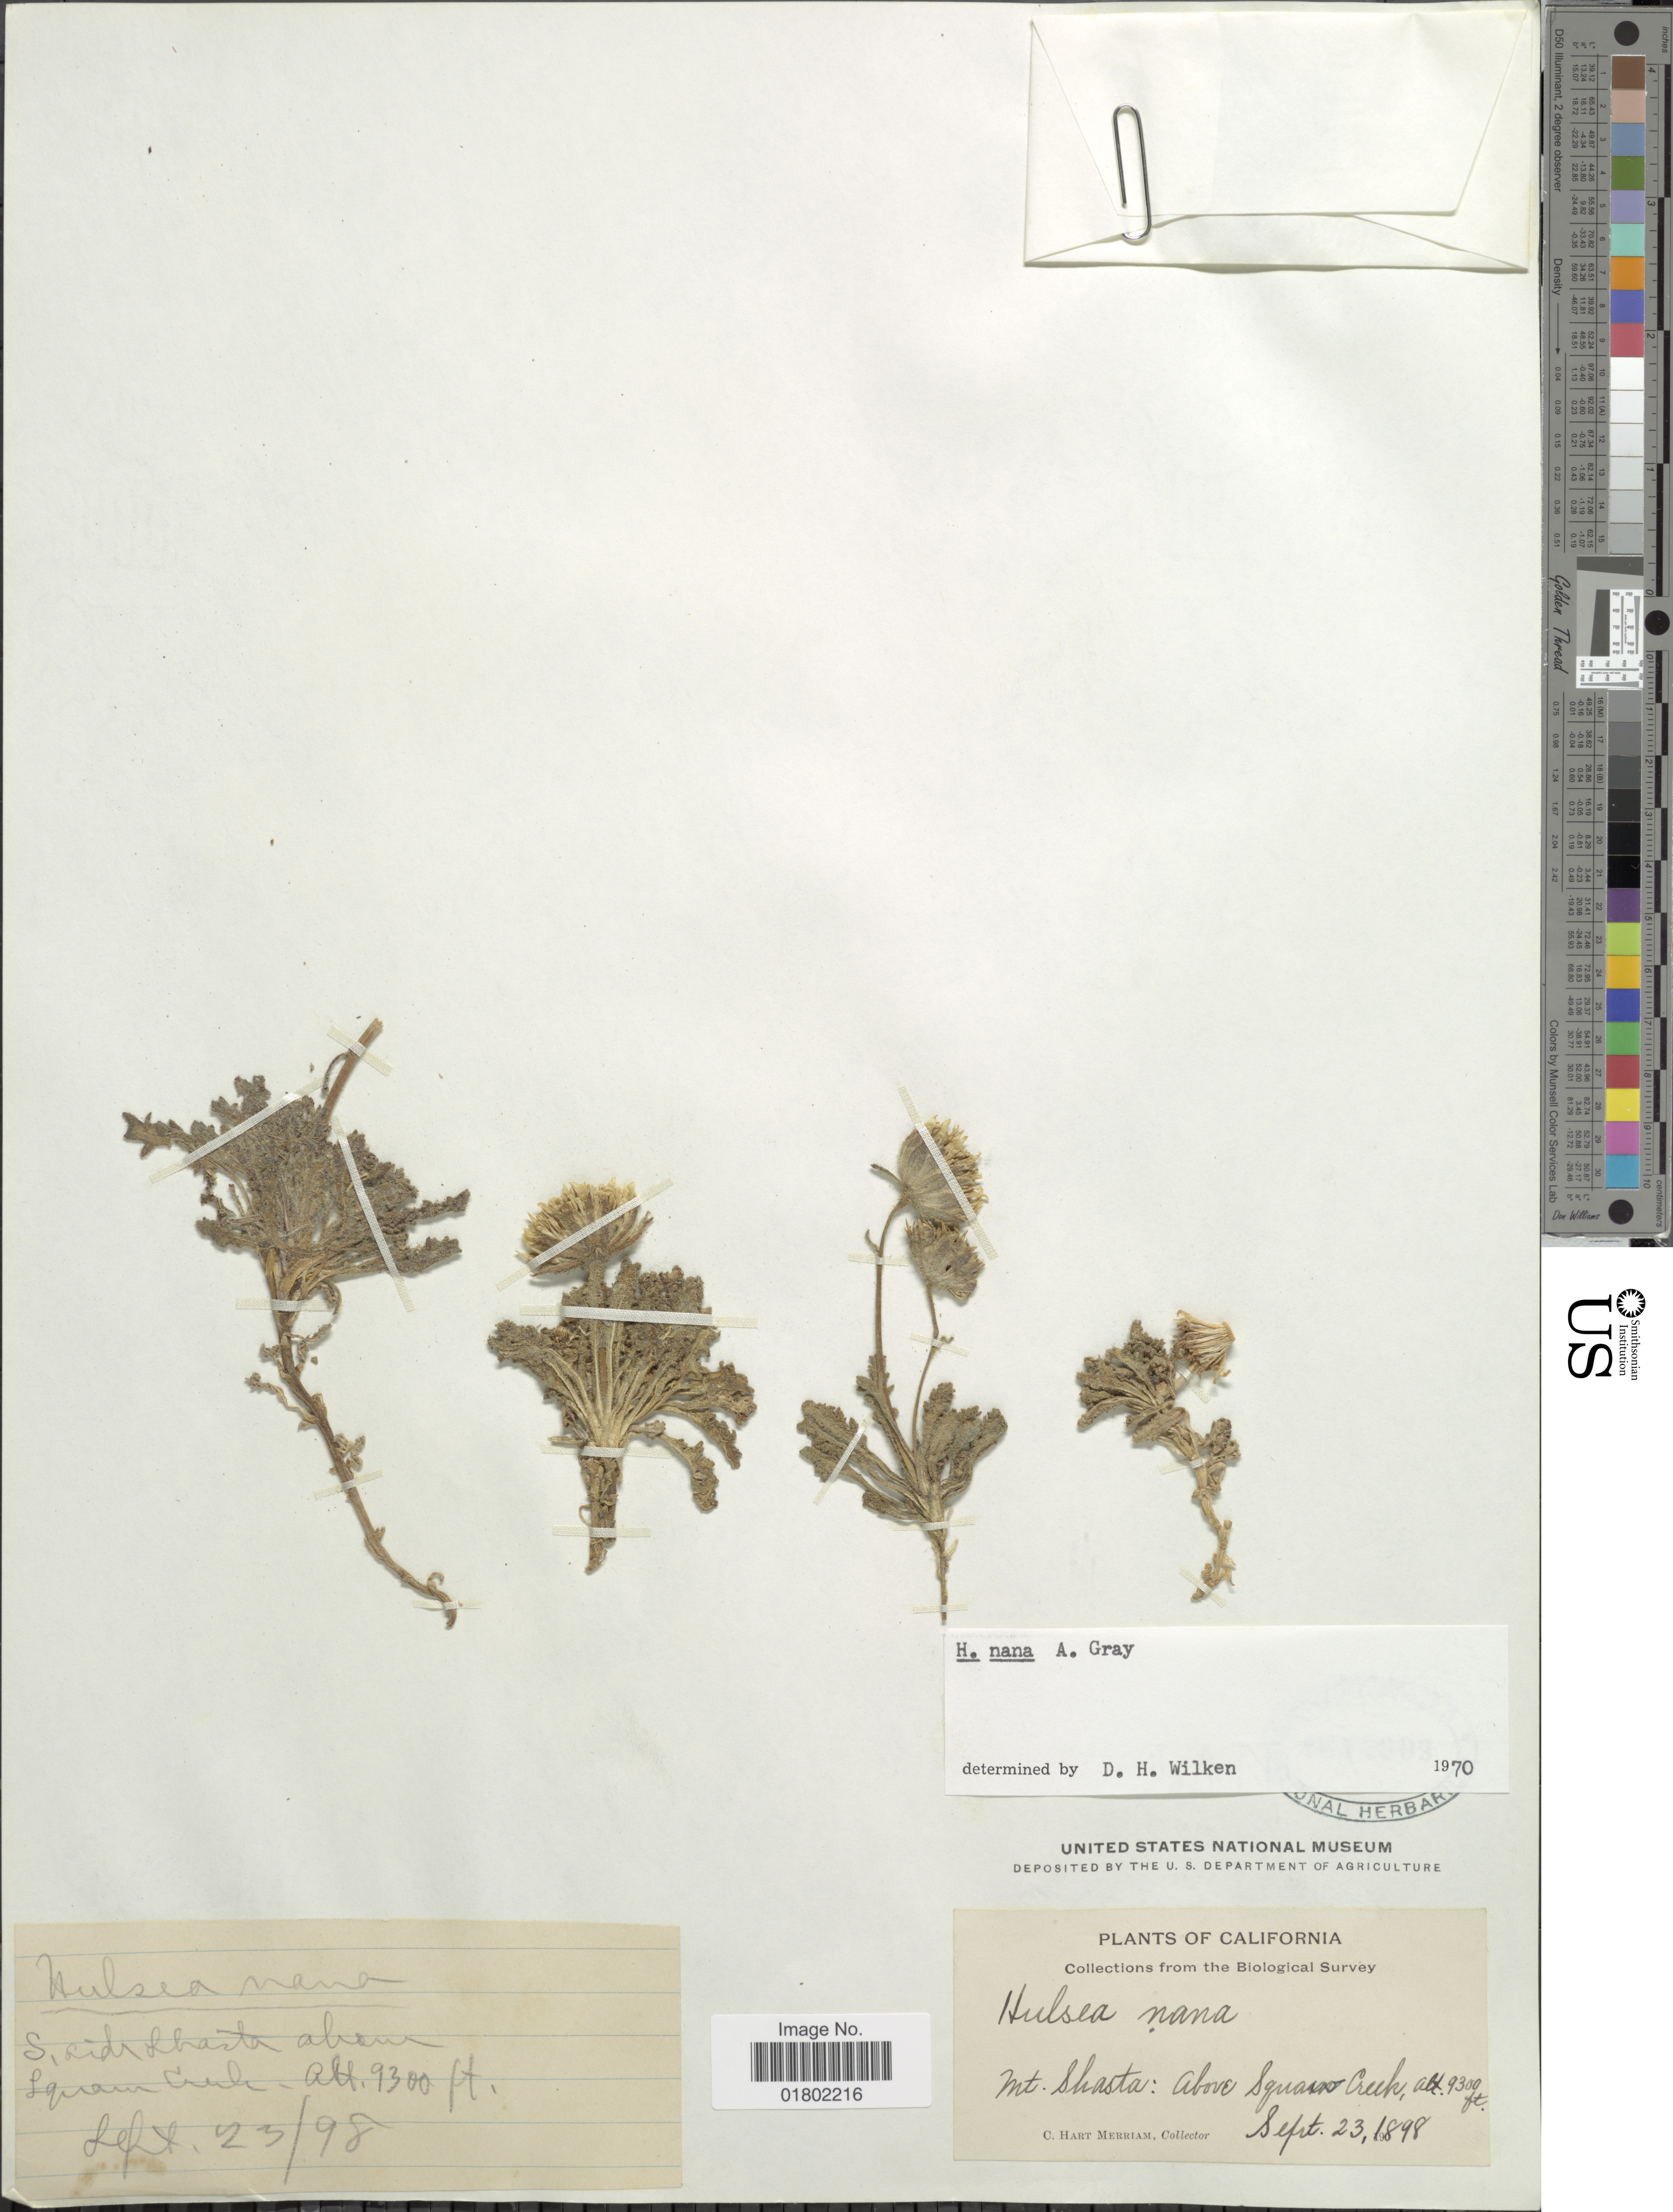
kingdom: Plantae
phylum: Tracheophyta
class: Magnoliopsida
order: Asterales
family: Asteraceae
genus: Hulsea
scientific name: Hulsea nana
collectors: C. Merriam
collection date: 1898-09-23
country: United States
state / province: California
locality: Mt. Shasta: above Square Creek